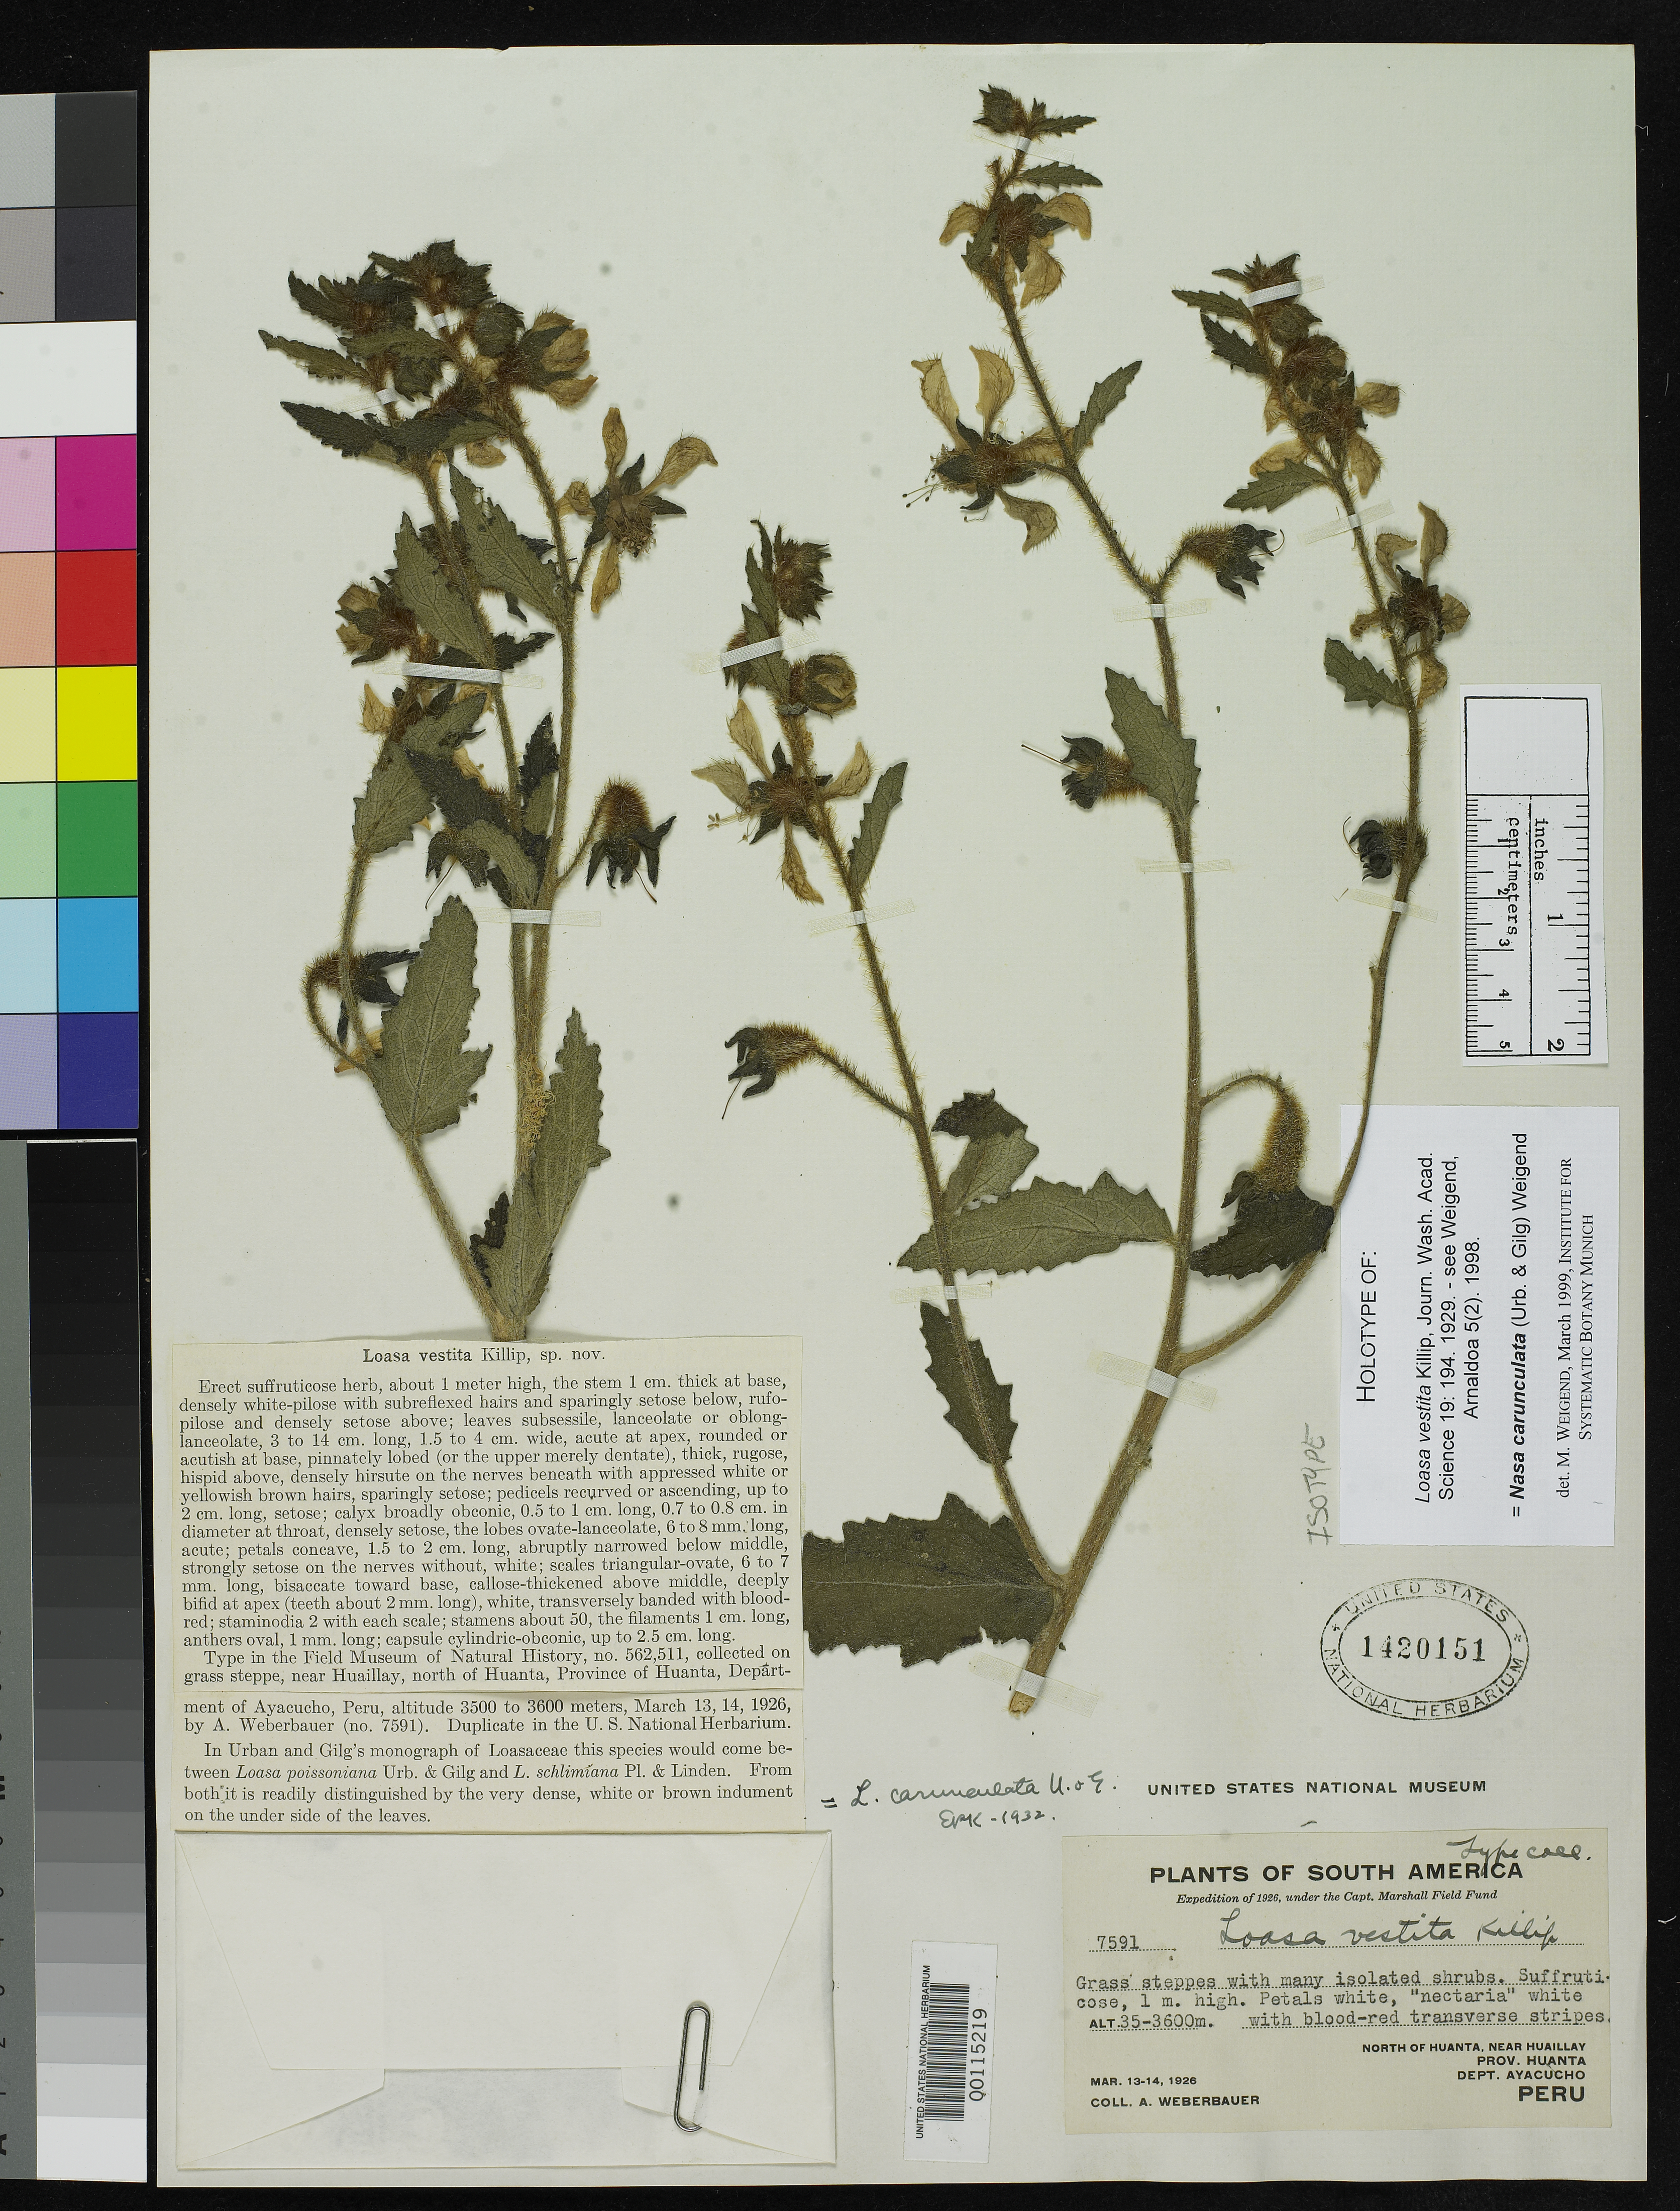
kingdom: Plantae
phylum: Tracheophyta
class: Magnoliopsida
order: Cornales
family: Loasaceae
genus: Loasa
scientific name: Loasa vestita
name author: Killip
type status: Isotype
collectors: A. Weberbauer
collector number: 7591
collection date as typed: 13 Mar 1926 to 14 Mar 1926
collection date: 1926-03-13/1926-03-14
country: Peru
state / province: Ayacucho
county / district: Huanta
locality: near Huaillay, N of Huanta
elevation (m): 3500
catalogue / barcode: US 1420151